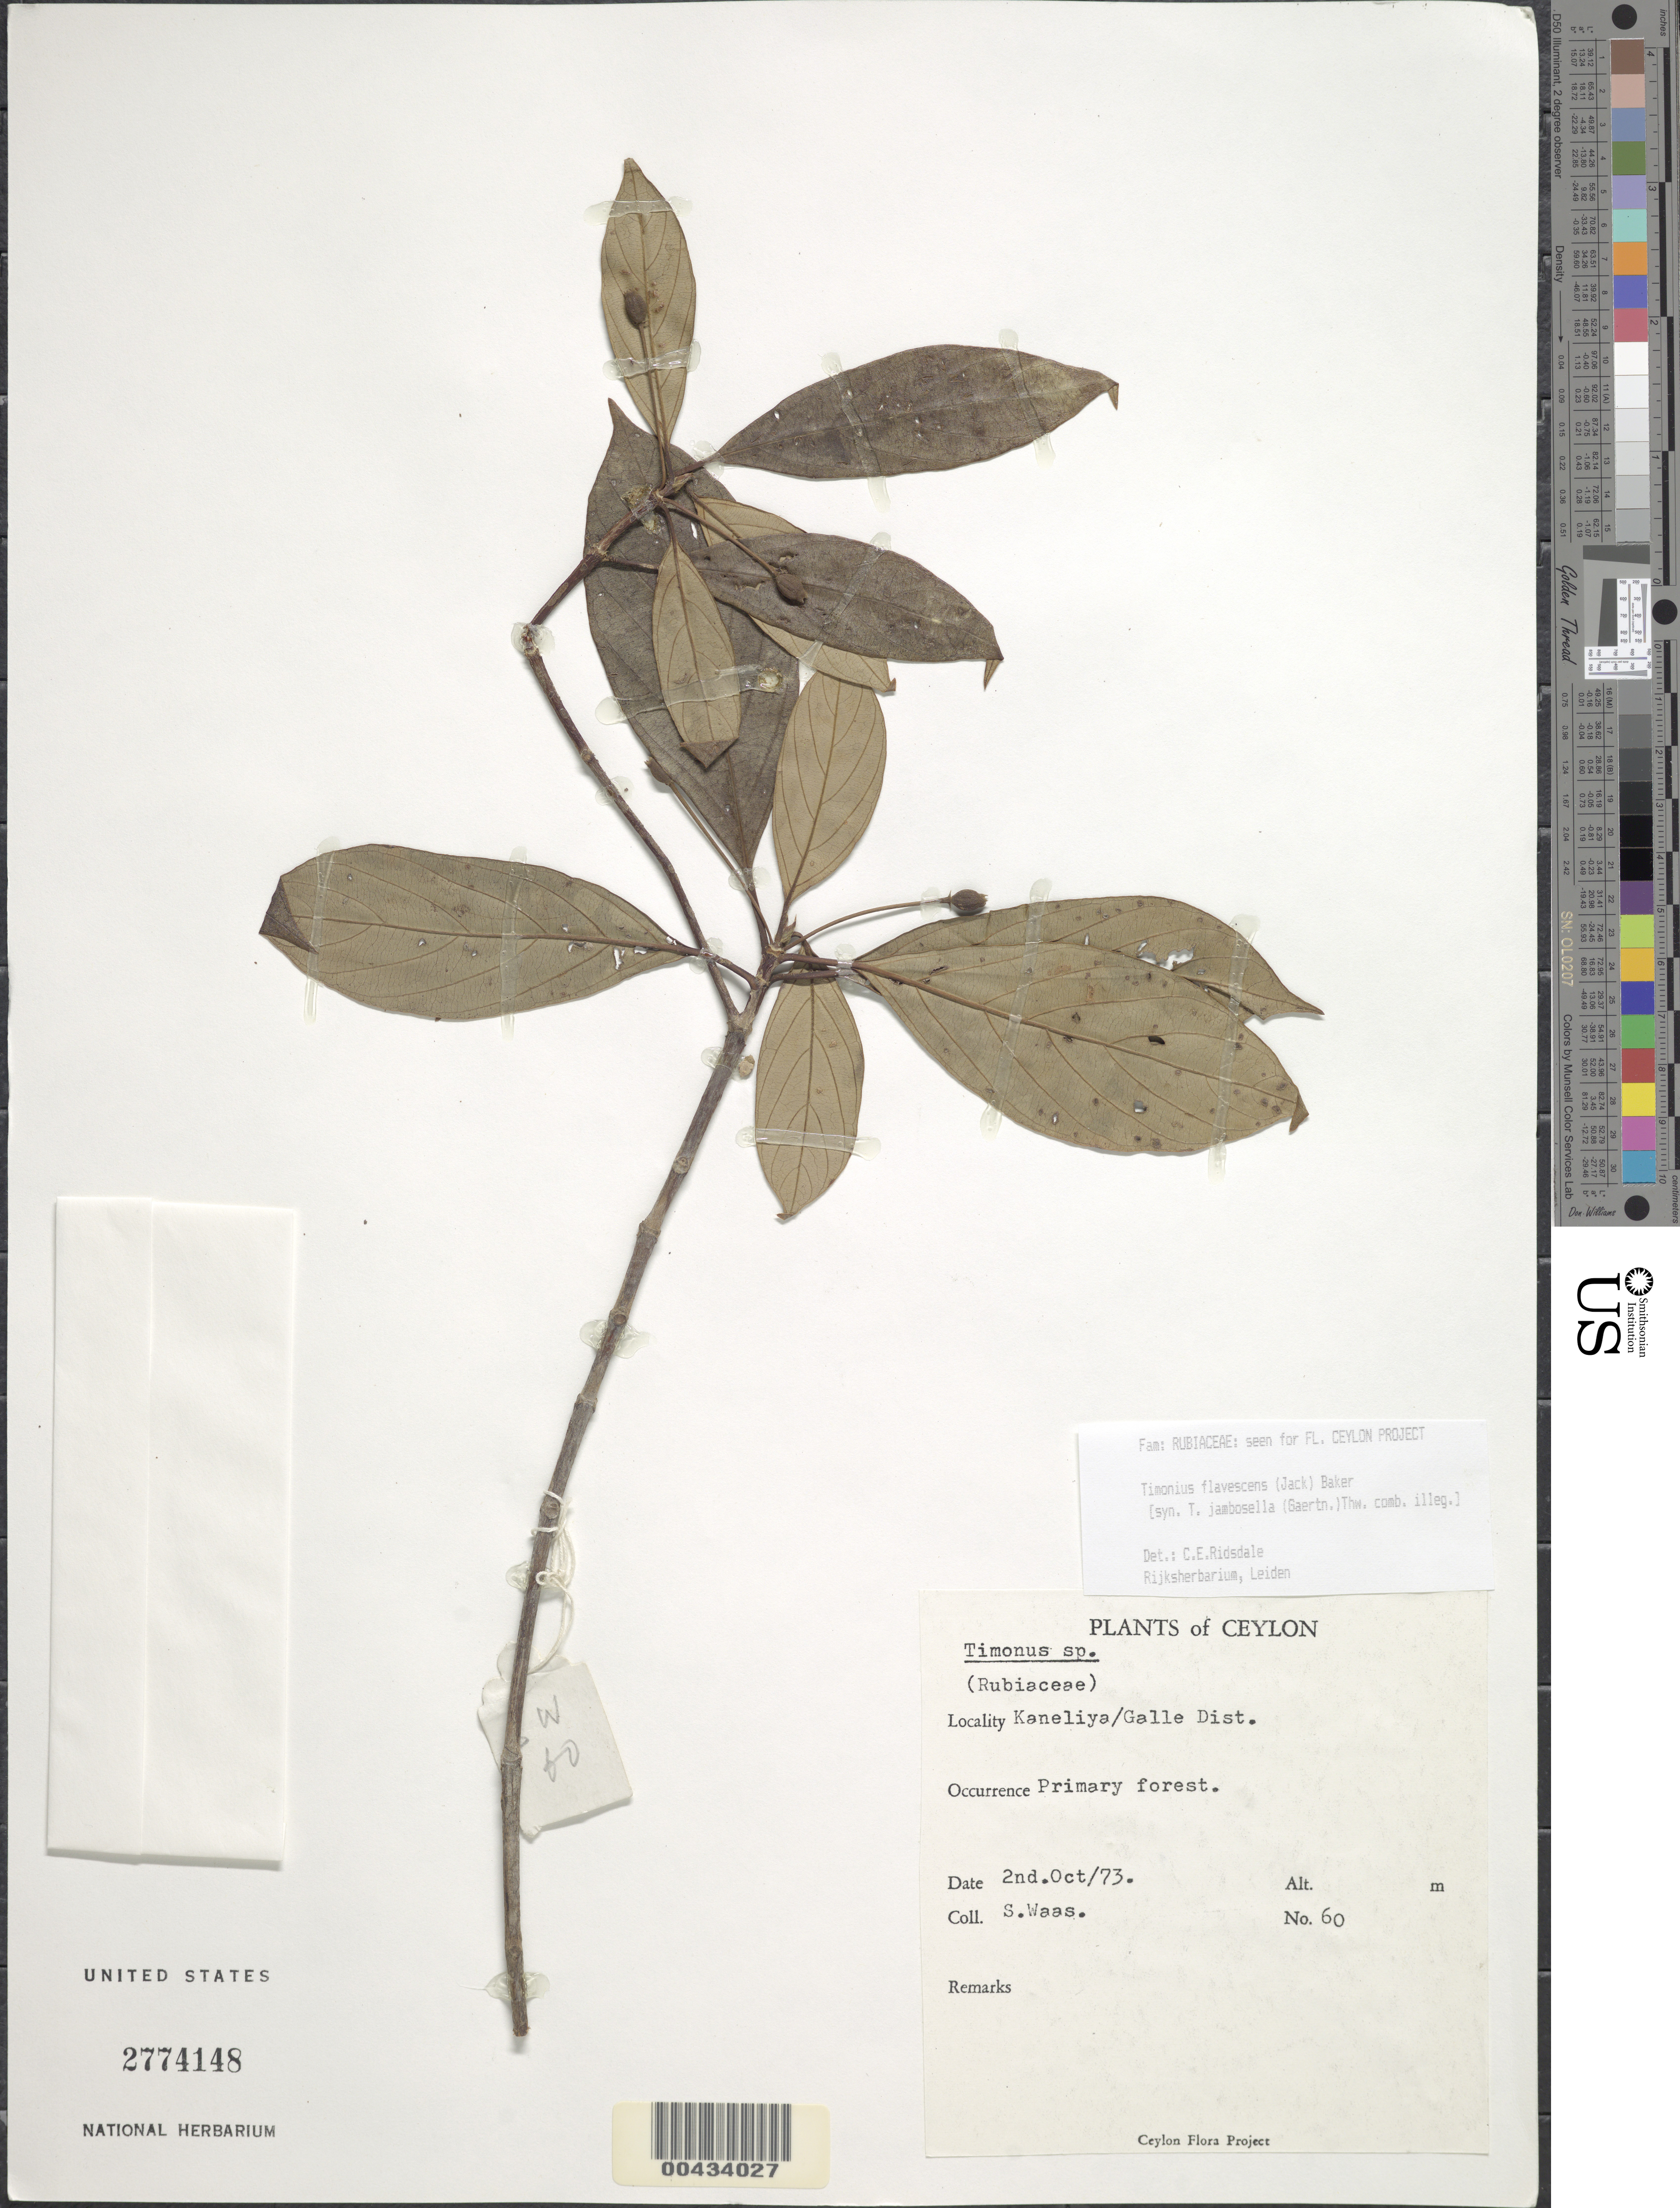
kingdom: Plantae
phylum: Tracheophyta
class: Magnoliopsida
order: Gentianales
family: Rubiaceae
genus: Timonius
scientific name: Timonius flavescens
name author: (Jack) Baker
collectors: S. Waas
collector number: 60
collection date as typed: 02 Oct 1973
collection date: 1973-10-02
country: Sri Lanka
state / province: Southern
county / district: Galle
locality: Kaneliya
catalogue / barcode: US 2774148